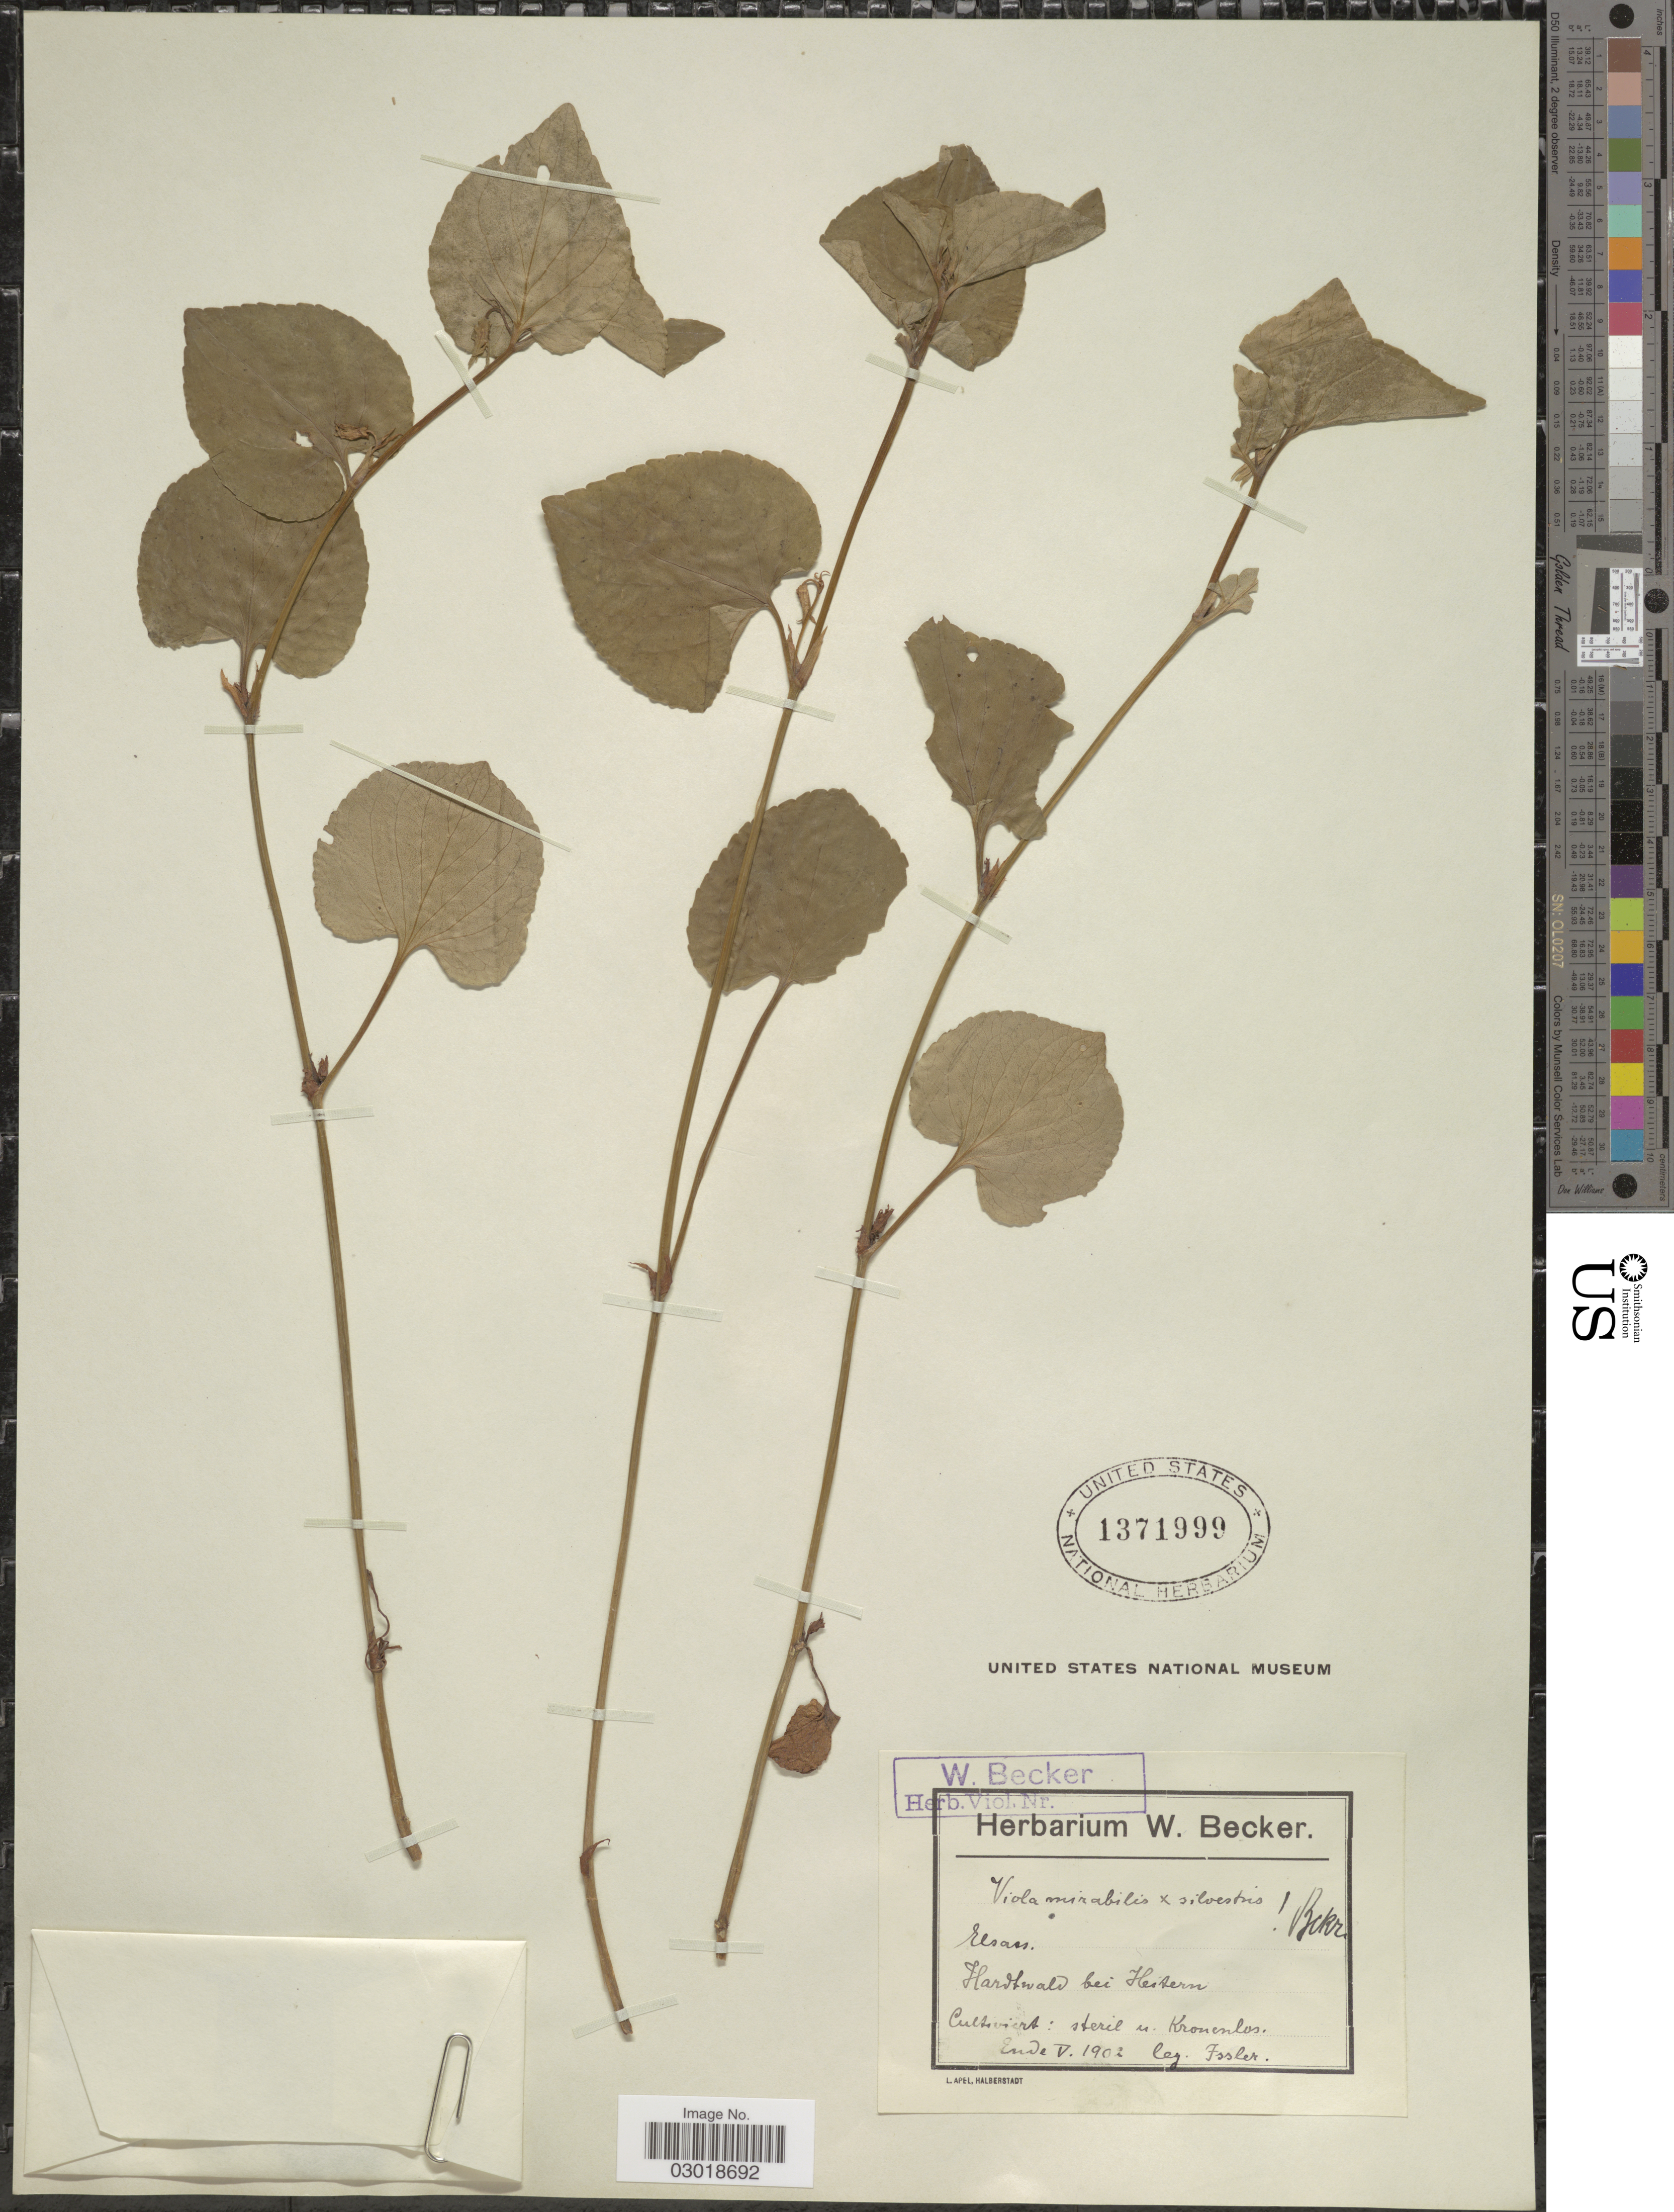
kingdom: Plantae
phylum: Tracheophyta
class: Magnoliopsida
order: Malpighiales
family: Violaceae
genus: Viola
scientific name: Viola mirabilis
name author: L.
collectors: Issler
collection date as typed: Ende V 1902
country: Germany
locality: Hardtwald bei Hestern [interpreted], steril u [interpreted] Kronenlos.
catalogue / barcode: US 1371999